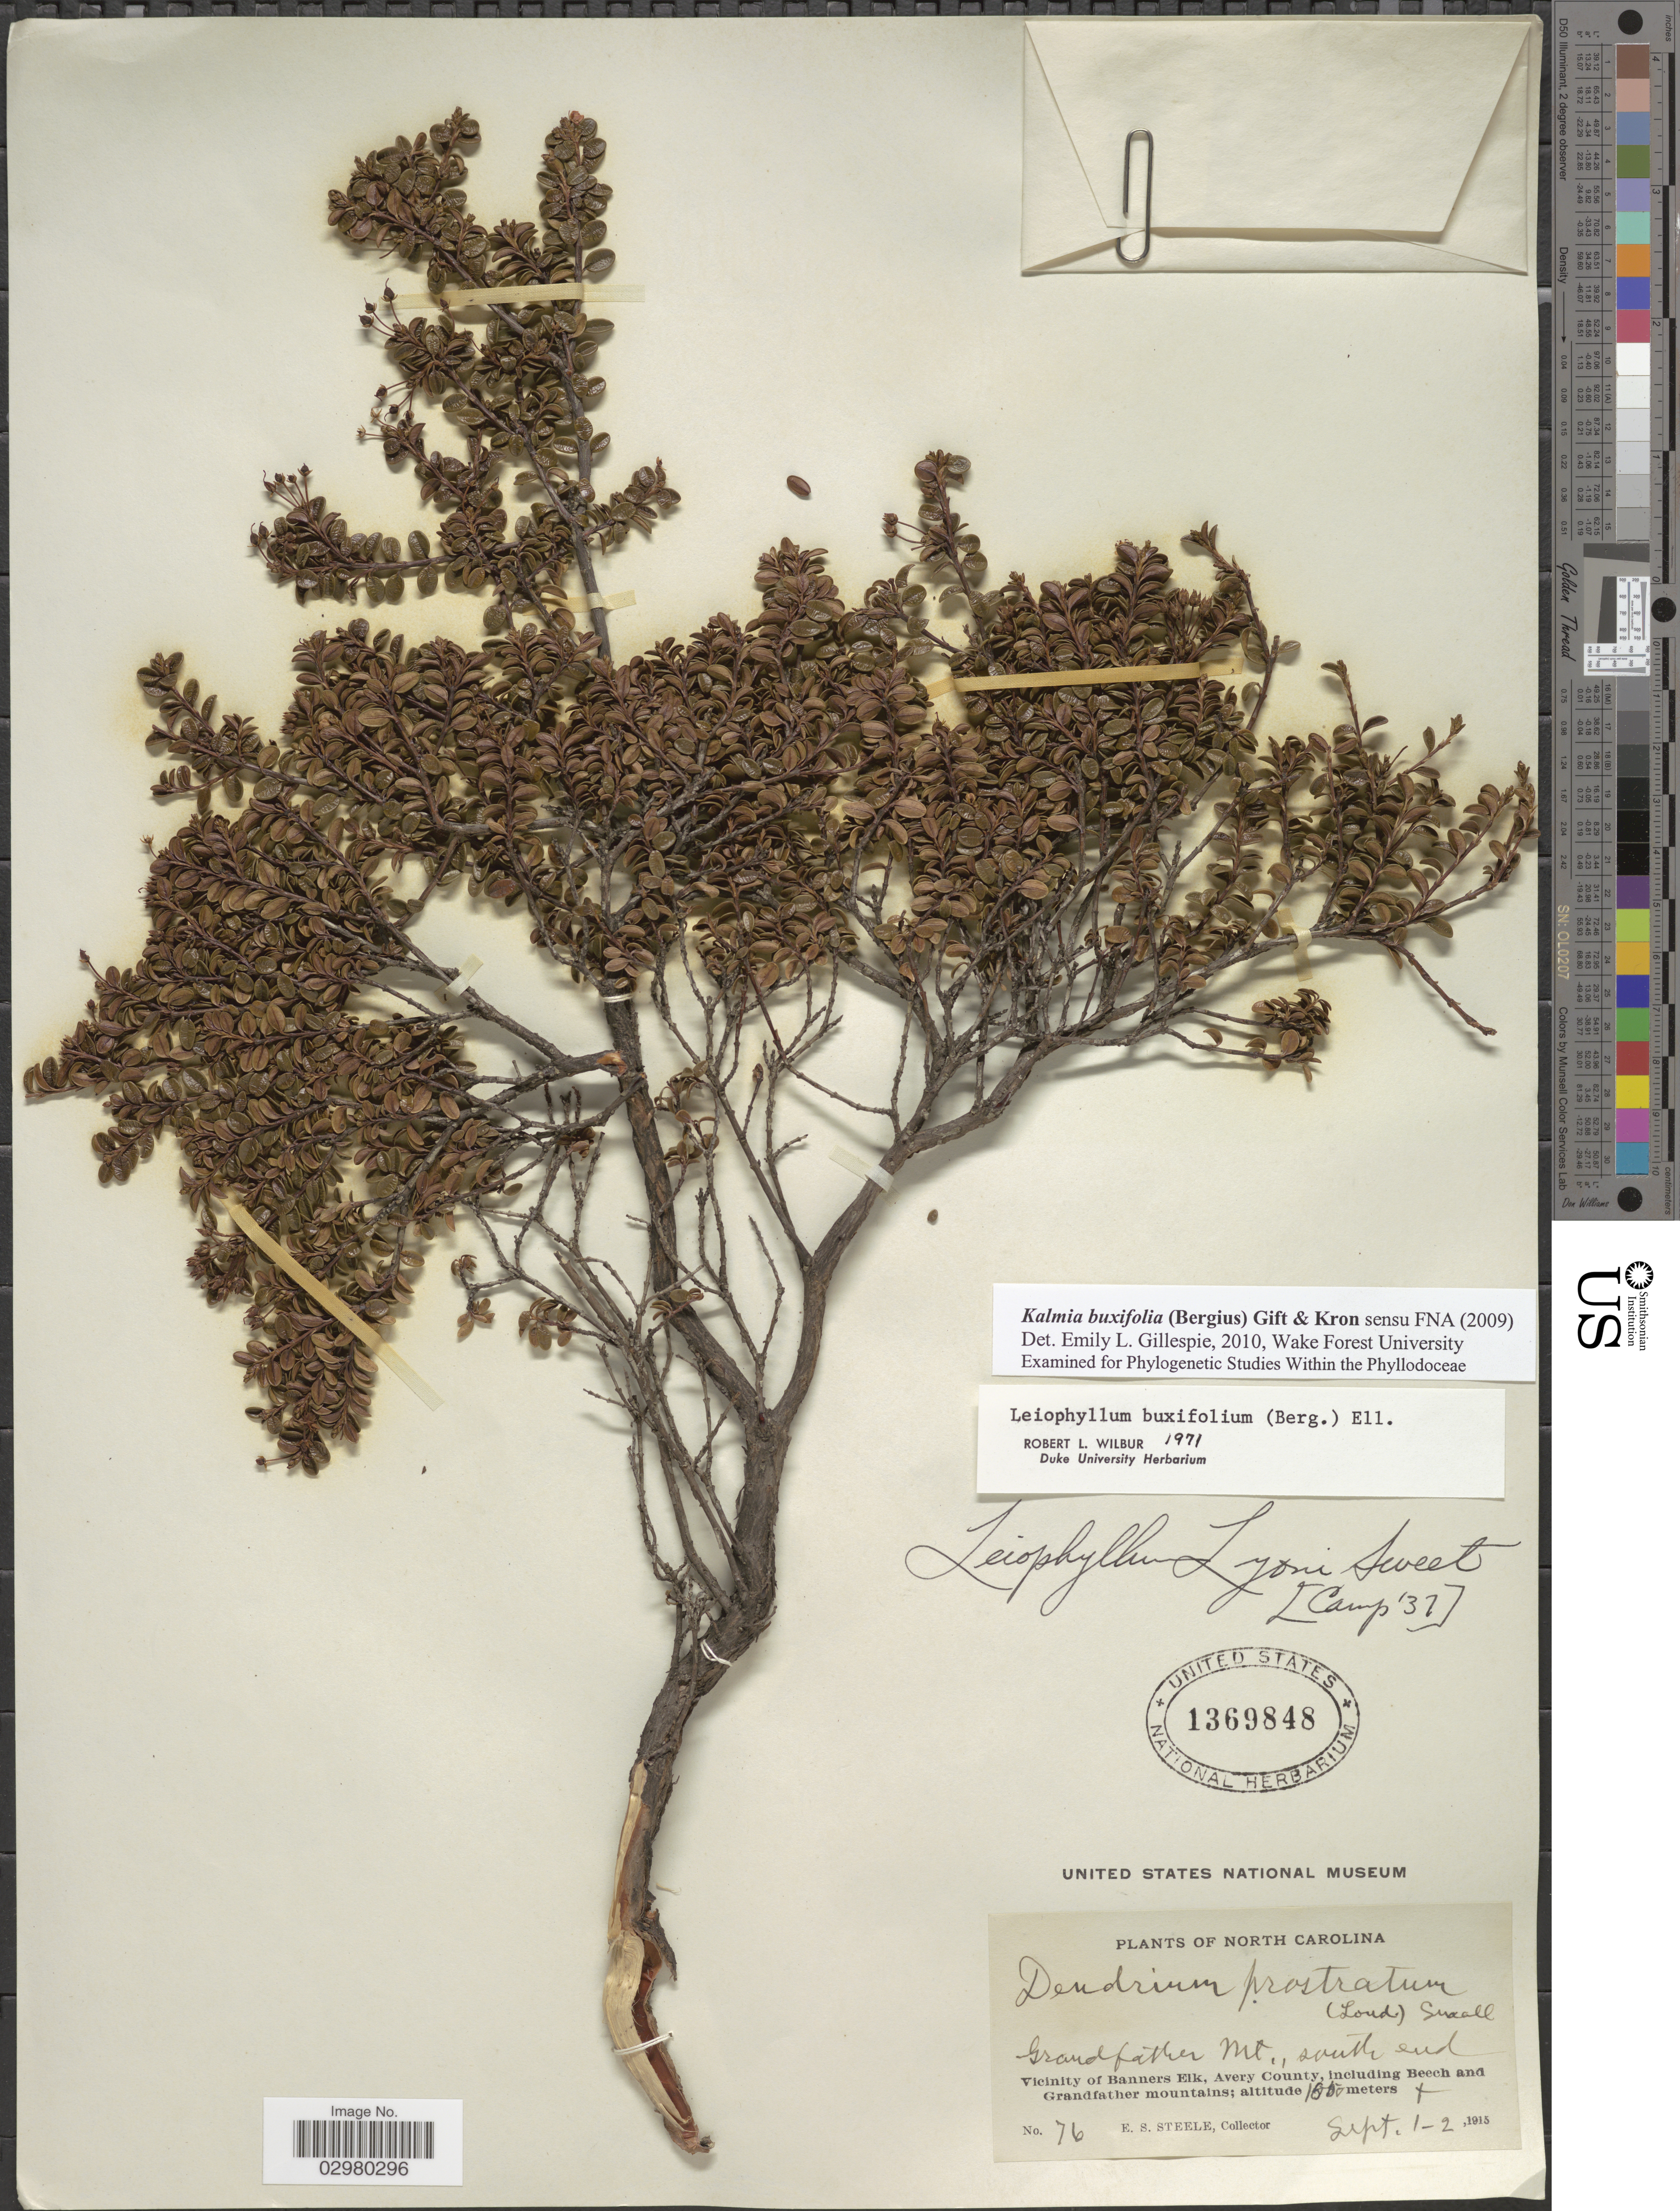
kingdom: Plantae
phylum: Tracheophyta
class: Magnoliopsida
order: Ericales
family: Ericaceae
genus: Leiophyllum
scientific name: Leiophyllum buxifolium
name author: (Bergius) Elliott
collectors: E. Steele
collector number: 76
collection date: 1915-09-01/1915-09-02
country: United States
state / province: North Carolina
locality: Grandfather Mt. south end. Vicinity of Banners Elk, Avery County, including Beech and Grandfather mountains.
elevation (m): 1050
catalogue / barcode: US 1369848